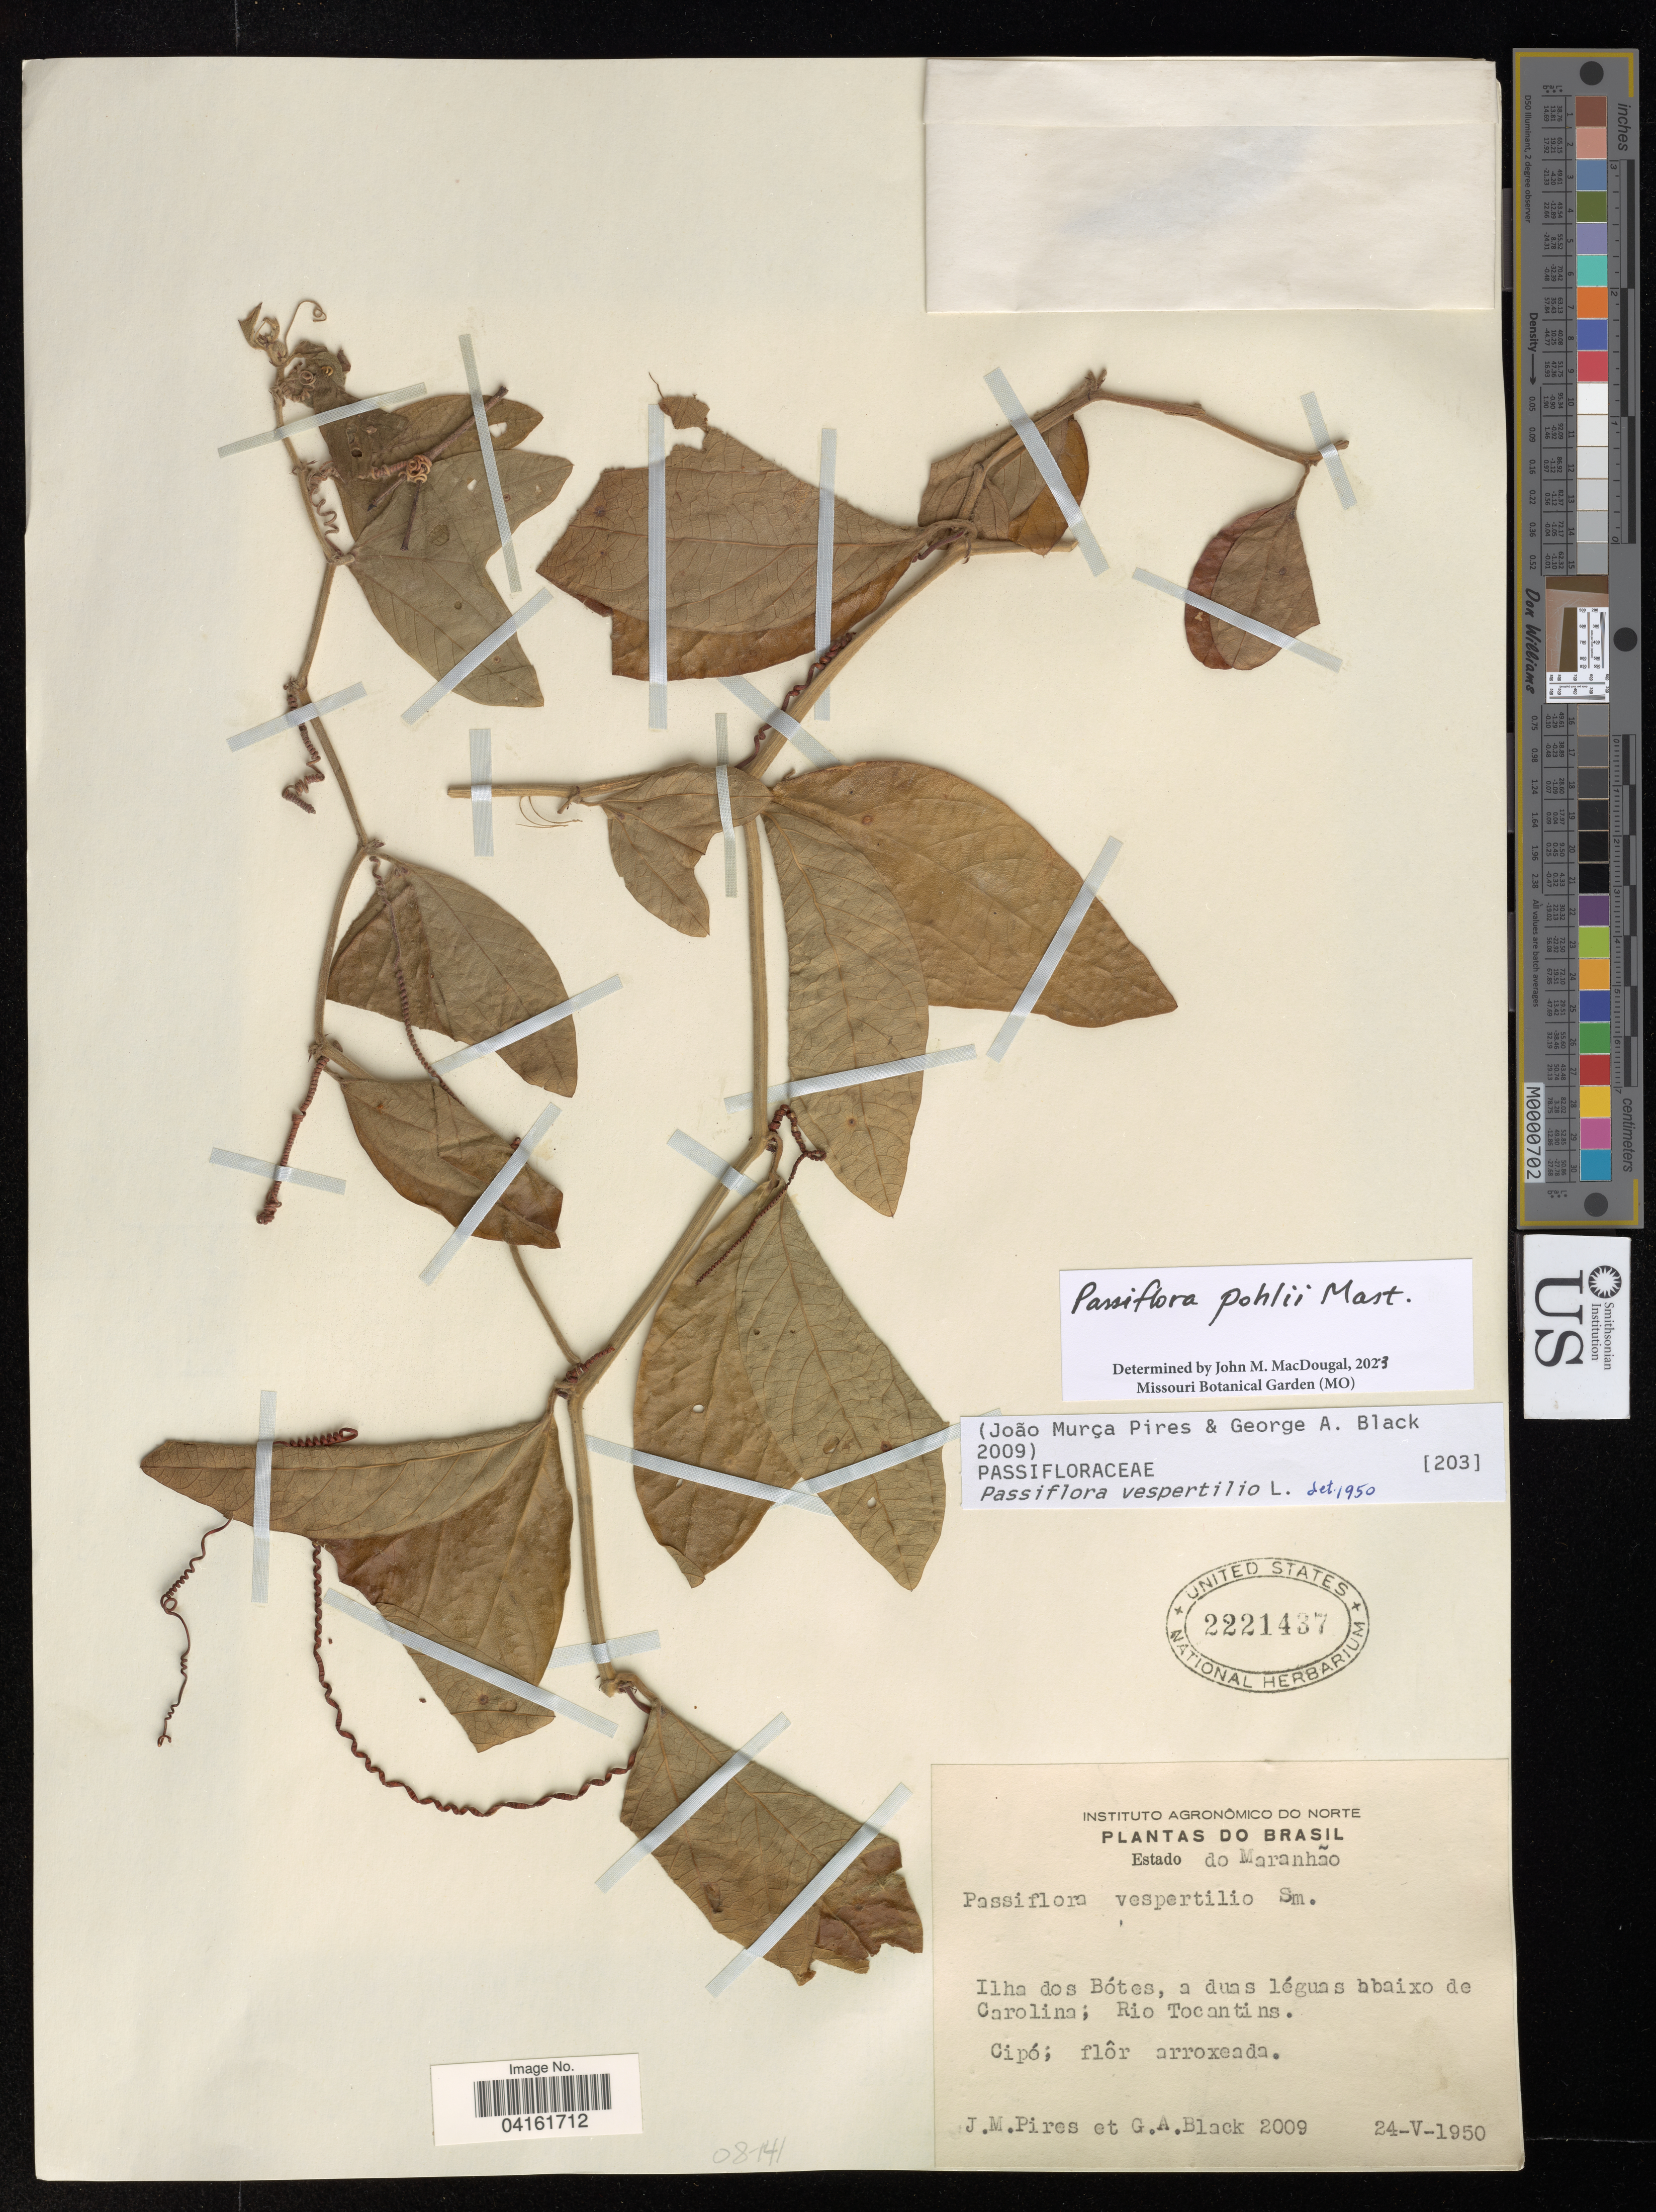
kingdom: Plantae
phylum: Tracheophyta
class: Magnoliopsida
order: Malpighiales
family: Passifloraceae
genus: Passiflora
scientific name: Passiflora pohlii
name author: Mast.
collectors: J. Pires & G. A. Black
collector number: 2009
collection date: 1950-05-24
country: Brazil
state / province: Maranhão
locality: Ilha dos Bótes, a duas léguas !baixo de Carolina; Rio Tocantins.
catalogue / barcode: US 2221437